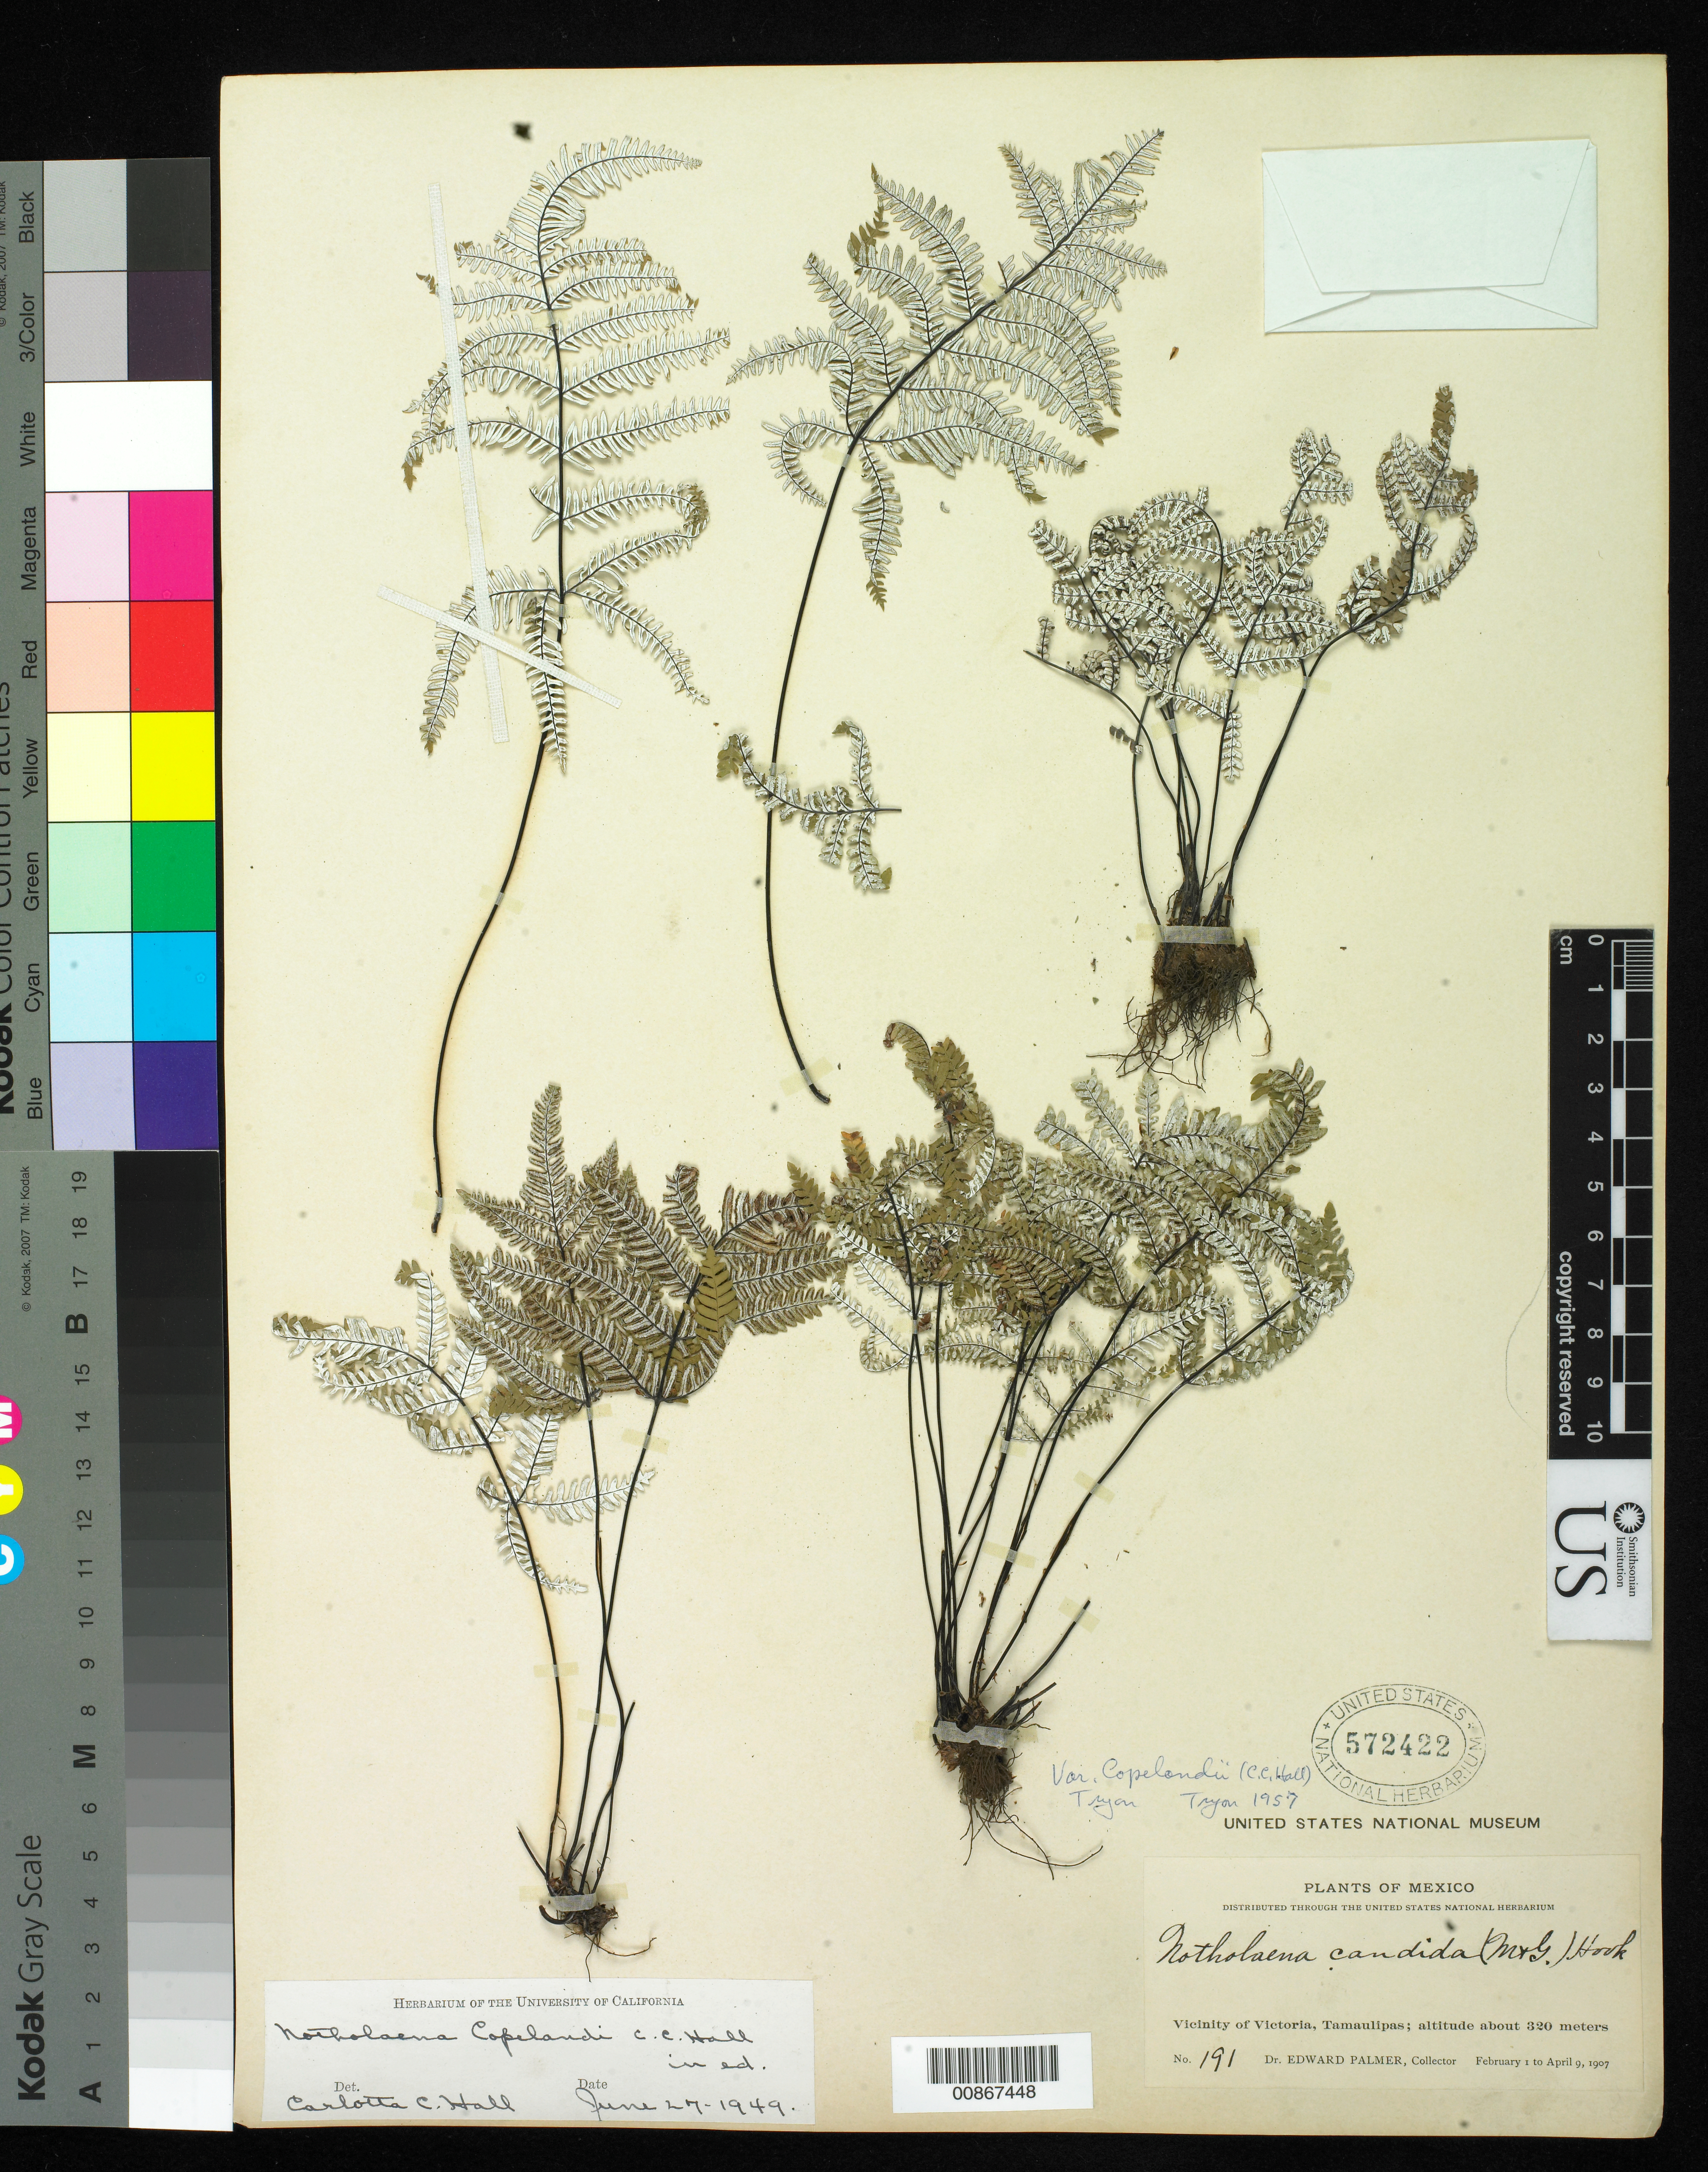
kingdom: Plantae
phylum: Tracheophyta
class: Polypodiopsida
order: Polypodiales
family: Pteridaceae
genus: Notholaena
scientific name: Notholaena candida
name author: (M. Martens) Hook.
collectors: E. Palmer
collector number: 191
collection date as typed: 01 Feb 1907 to 09 Apr 1907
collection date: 1907-02-01/1907-04-09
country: Mexico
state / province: Tamaulipas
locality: Vicinity of Victoria.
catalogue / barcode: US 572422